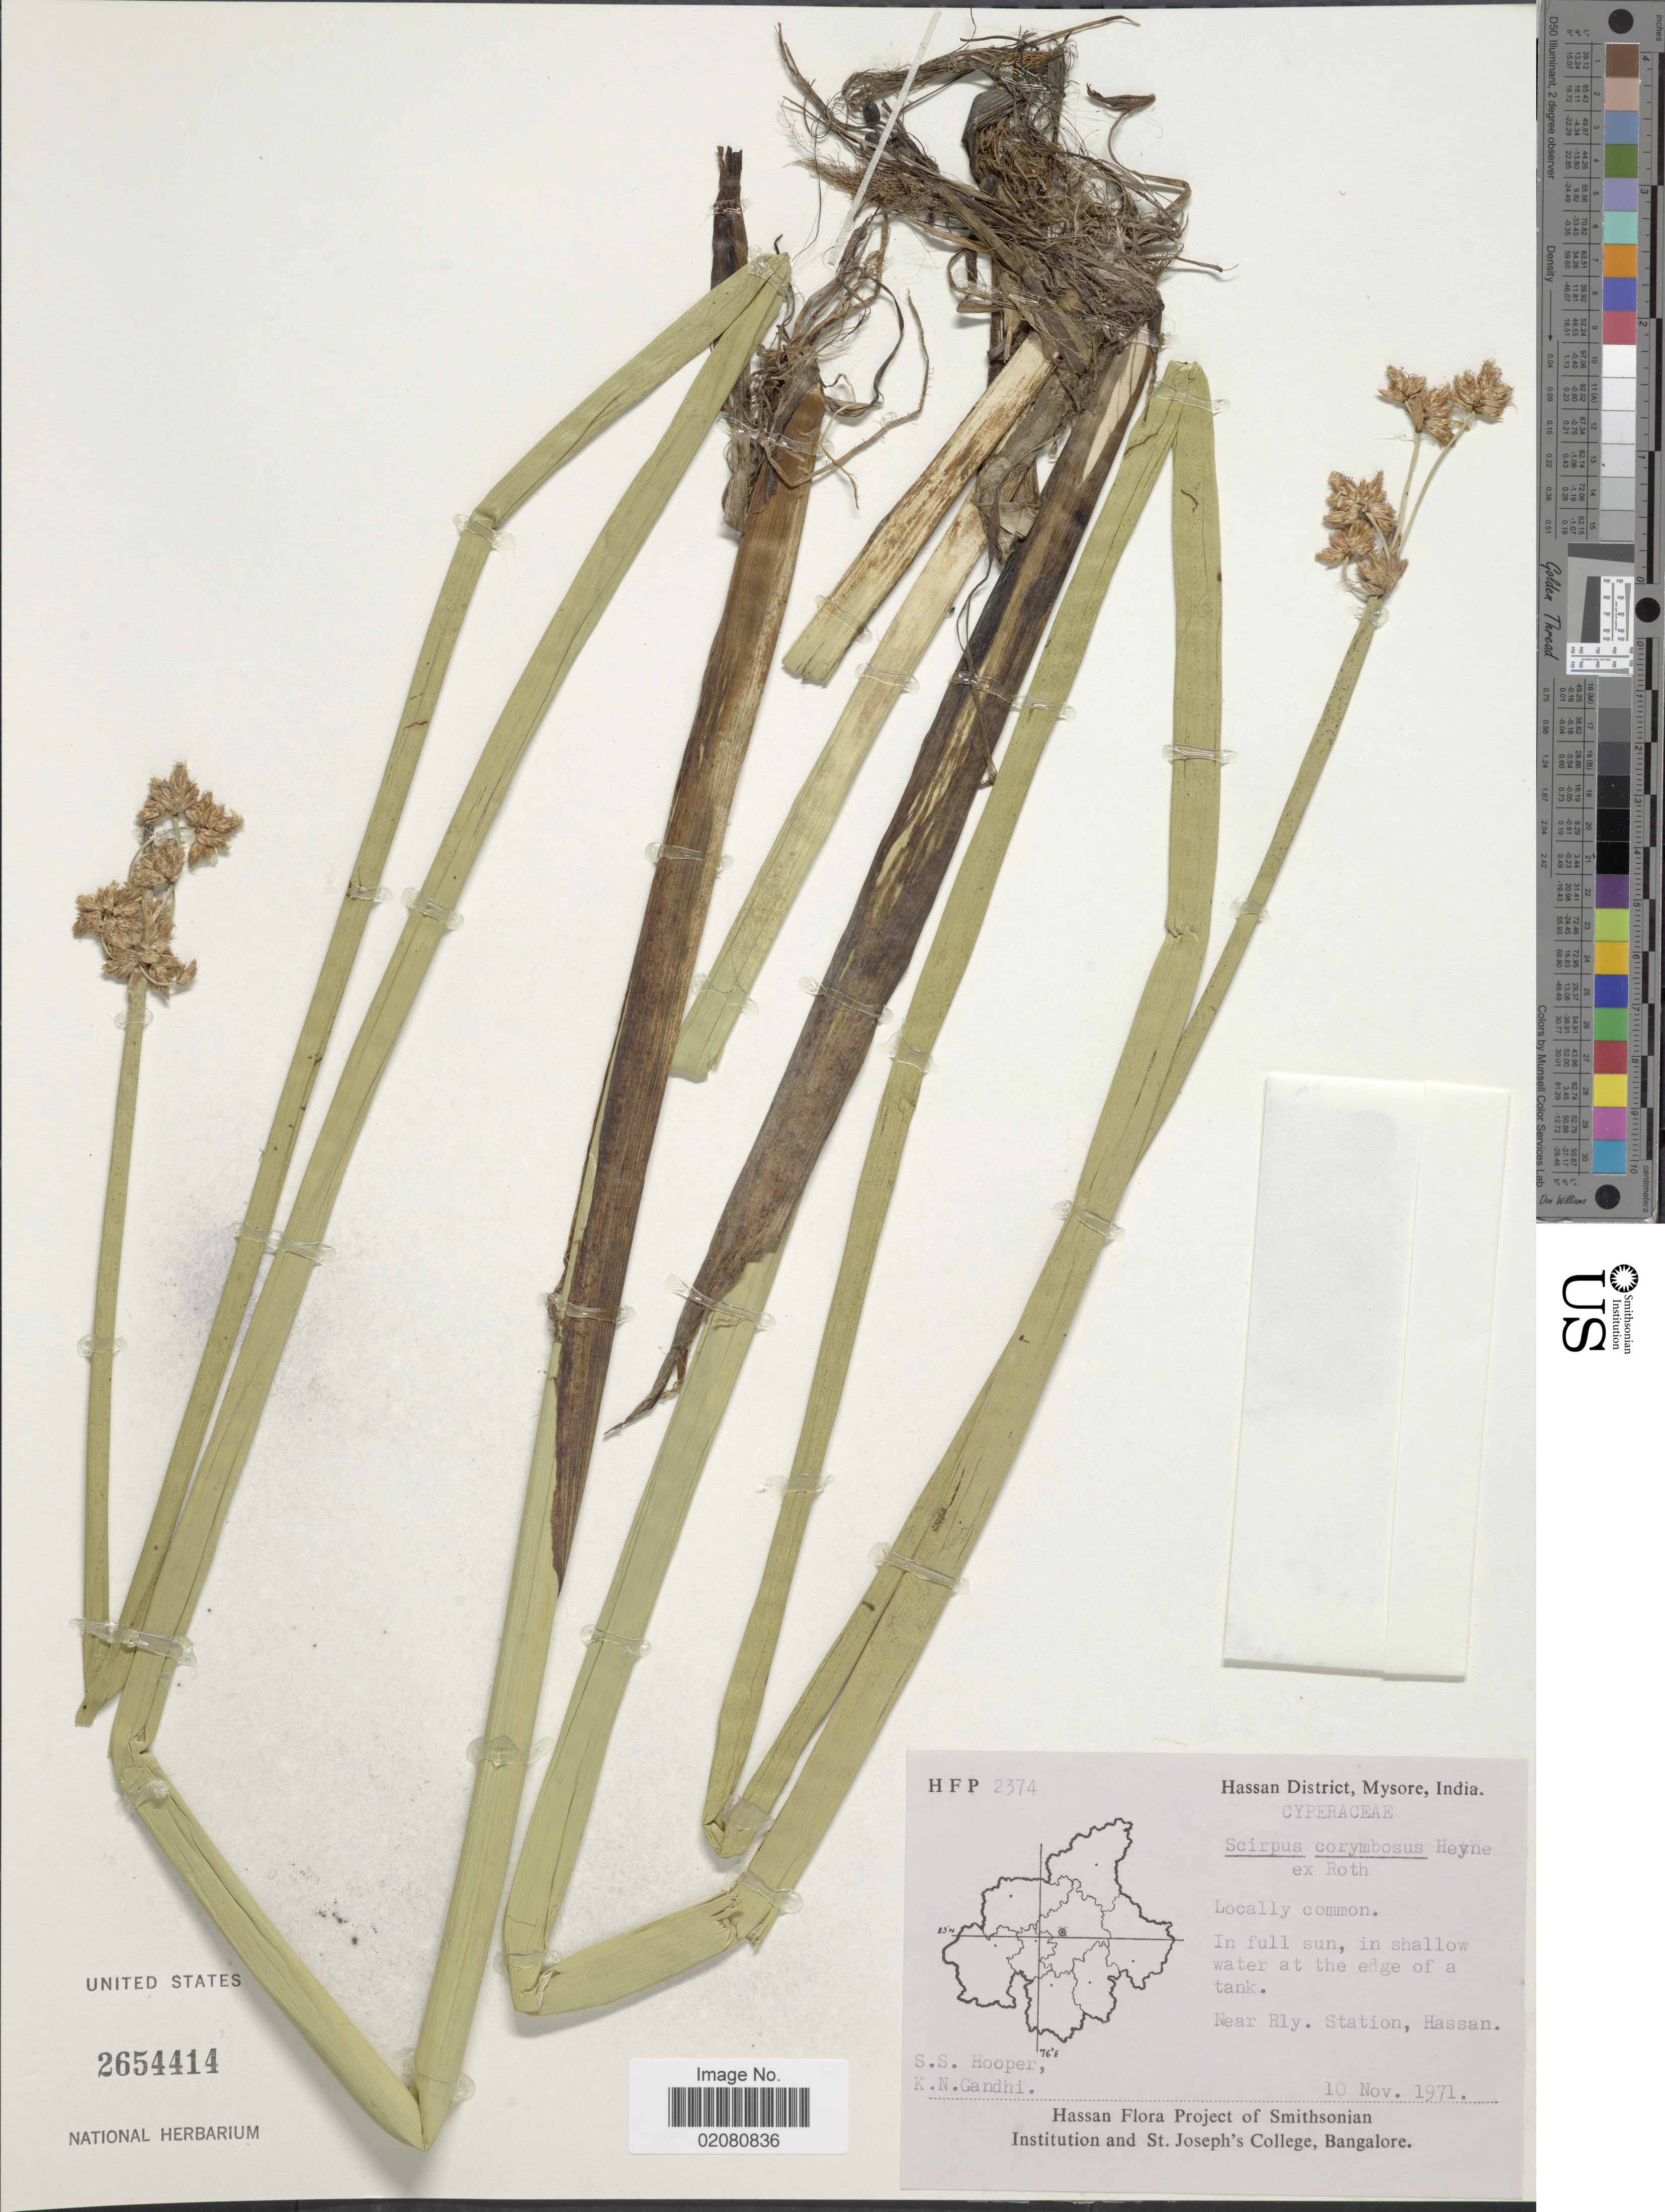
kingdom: Plantae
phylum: Tracheophyta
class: Liliopsida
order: Poales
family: Cyperaceae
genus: Schoenoplectus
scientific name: Schoenoplectus corymbosus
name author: (Roth ex Roem. & Schult.) J. Raynal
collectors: S. S. Hooper & K. N. Gandhi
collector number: HFP2374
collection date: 1971-11-10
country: India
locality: Hassan District, Mysore, India. In full sun, in shallow water at the edge of a tank. Near Rly. Station, Hassan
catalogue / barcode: US 2654414